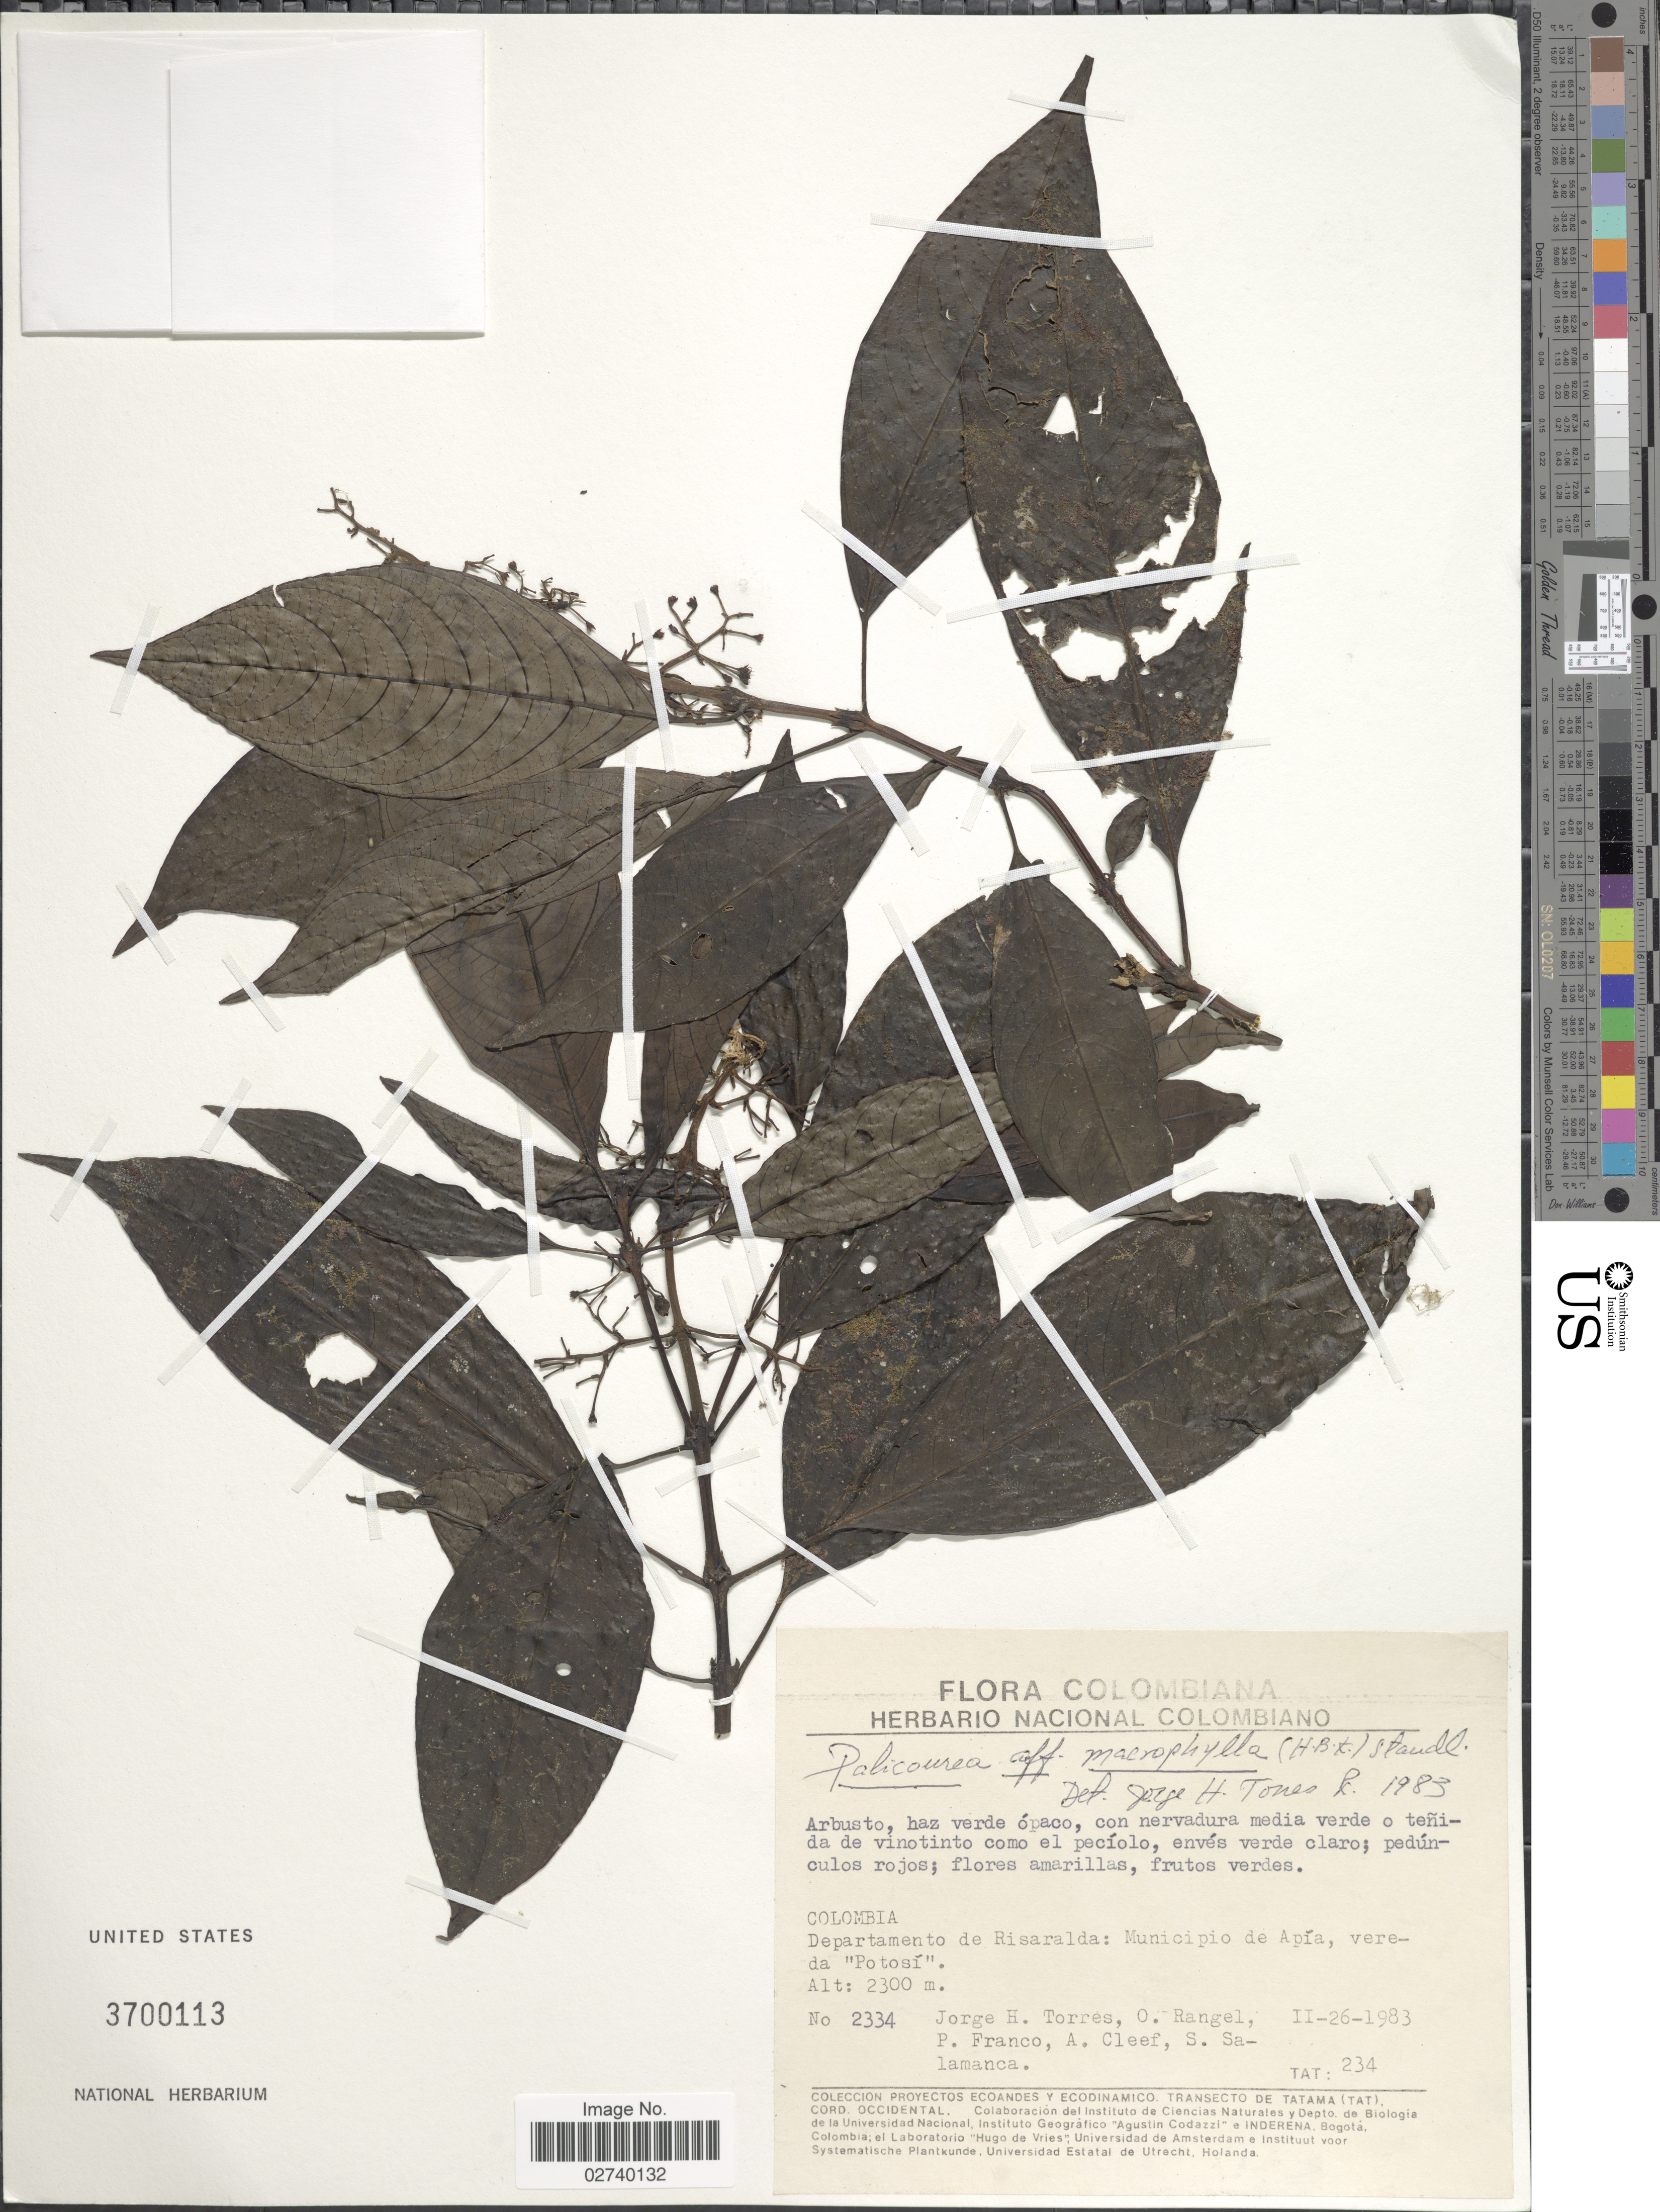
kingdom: Plantae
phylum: Tracheophyta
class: Magnoliopsida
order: Gentianales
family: Rubiaceae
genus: Palicourea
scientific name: Palicourea macrophylla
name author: (Kunth) Standl.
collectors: J. Tores, O. Rangel, P. Franco, A. M. Cleef & S. Salamanca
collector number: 2334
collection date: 1983-02-26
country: Colombia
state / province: Risaralda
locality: Municipio de Aipia, vereda "Potosi"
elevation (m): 2300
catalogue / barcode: US 3700113